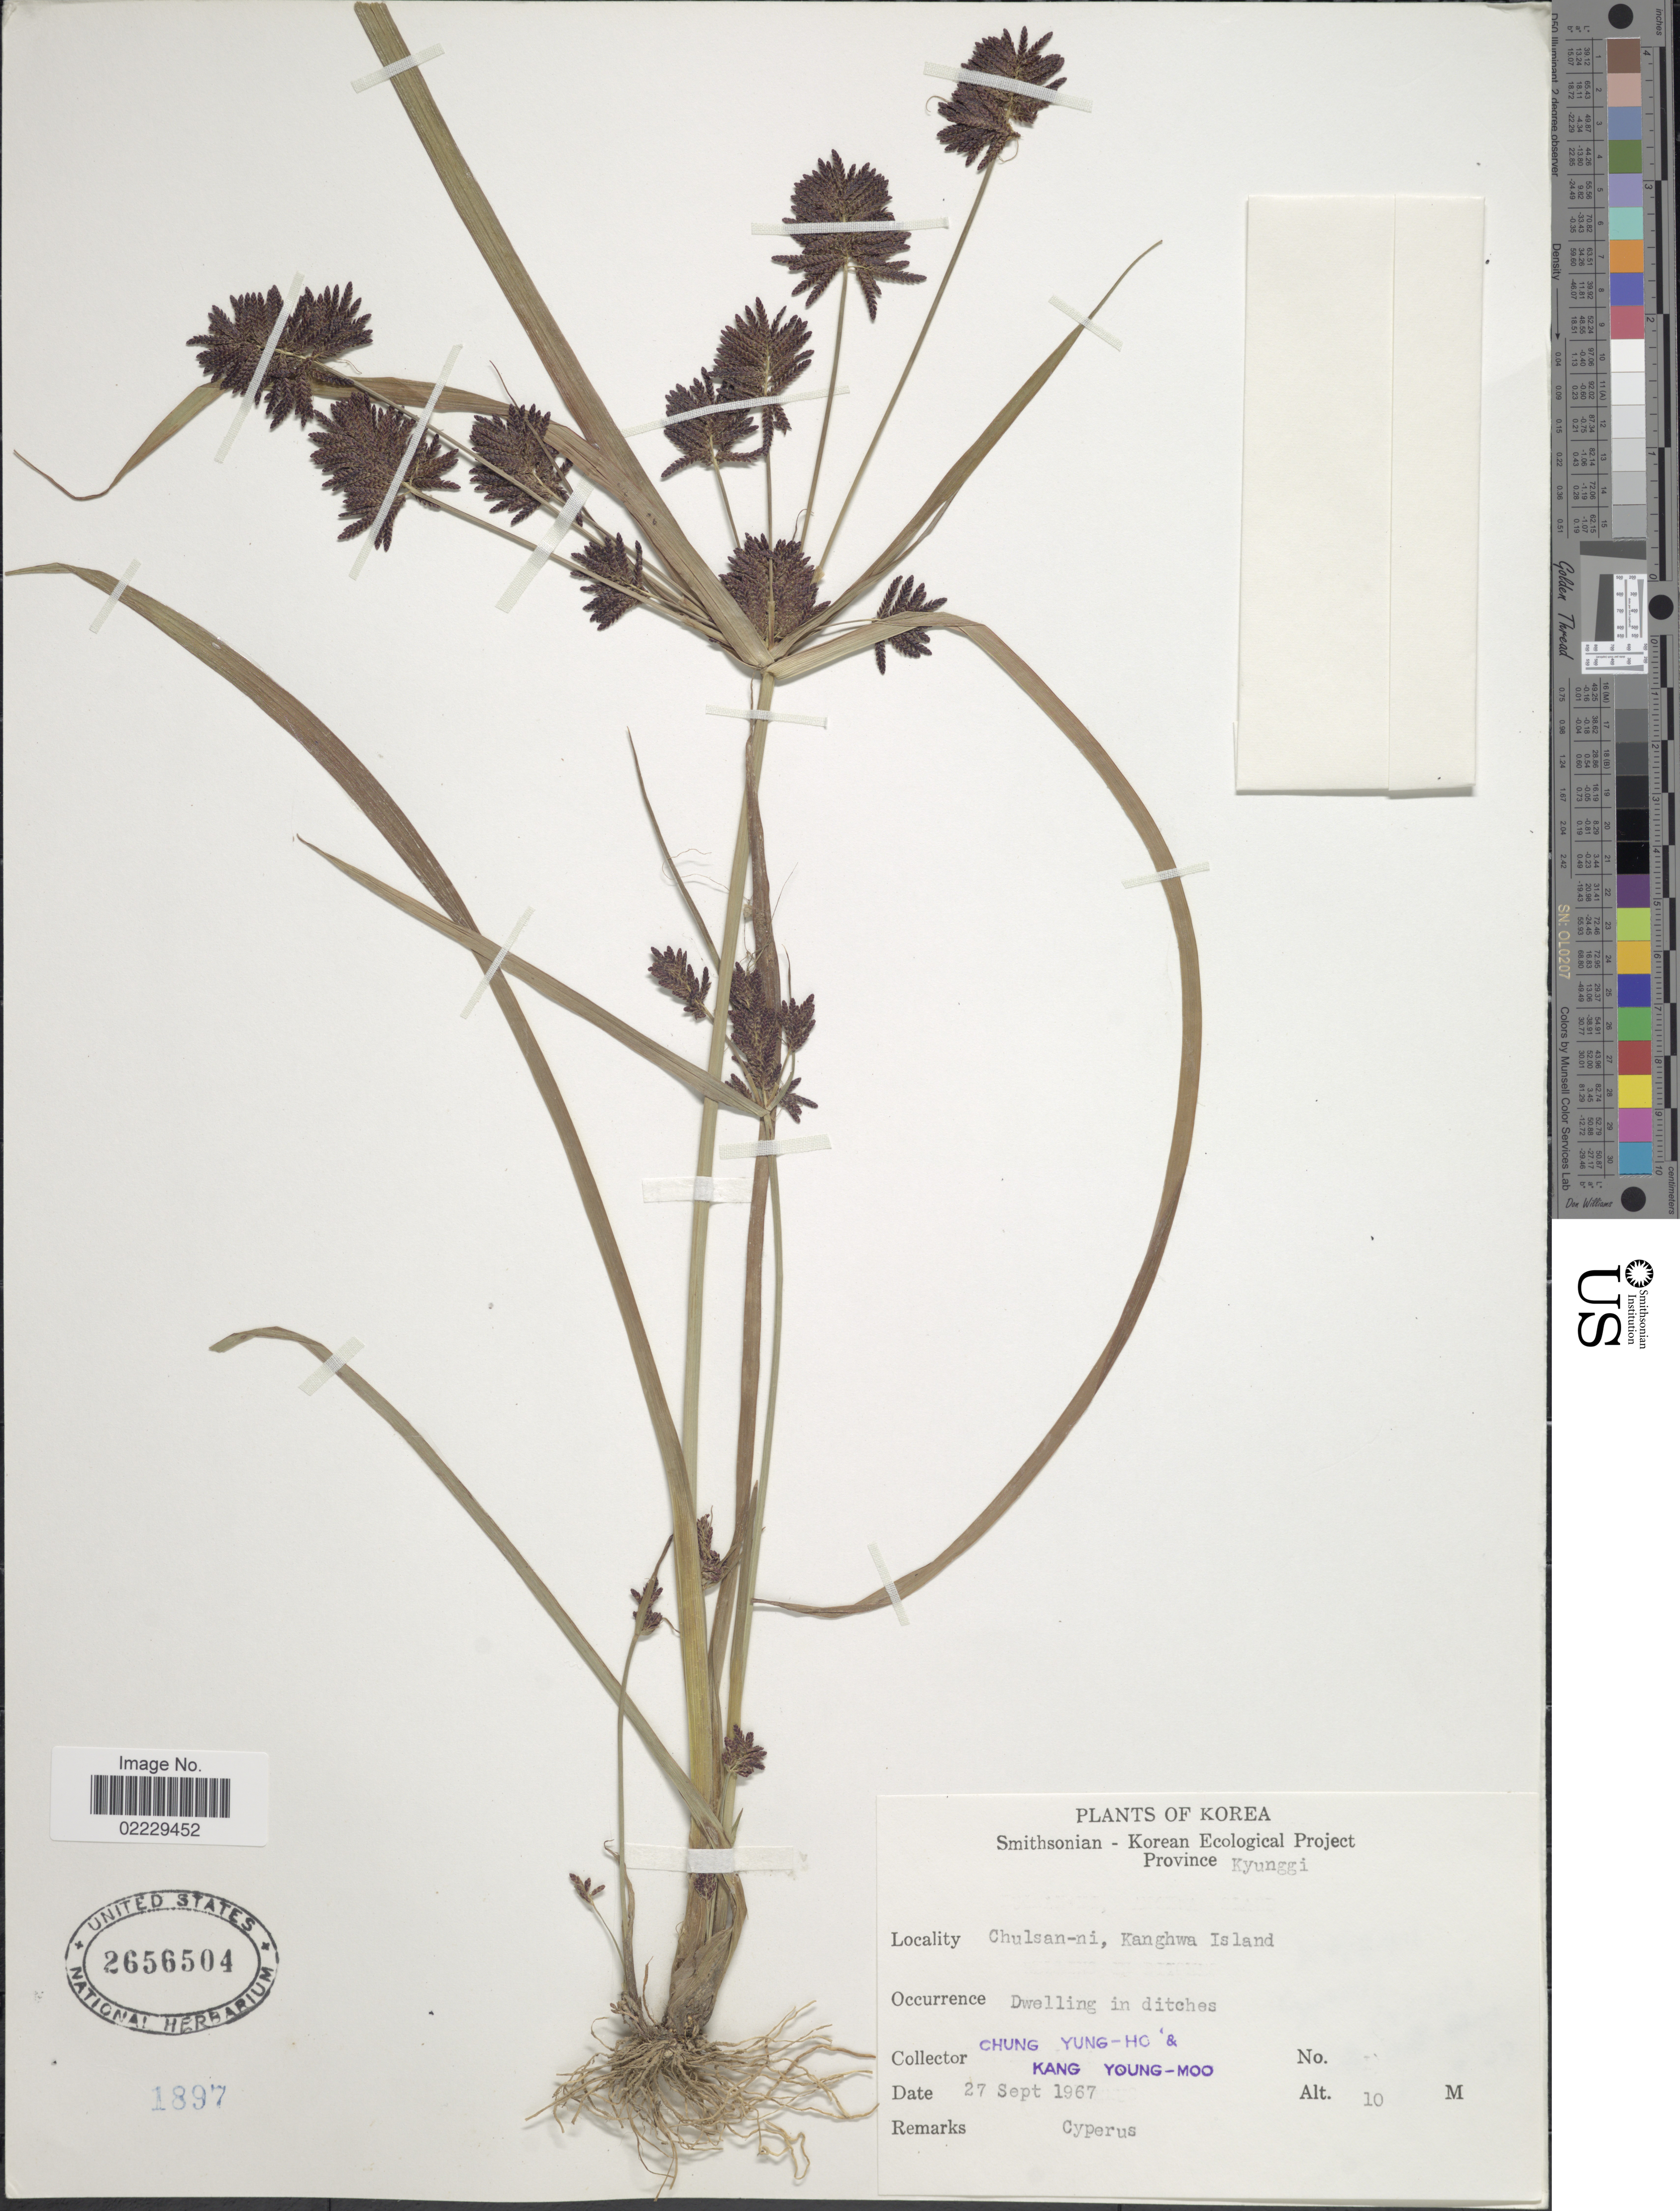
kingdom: Plantae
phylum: Tracheophyta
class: Liliopsida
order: Poales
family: Cyperaceae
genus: Cyperus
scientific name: Cyperus orthostachyus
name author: Franch. & Sav.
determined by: Strong, Mark T., (BOT), Smithsonian Institution - National Museum of Natural History (UNITED STATES)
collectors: Y. Chung & Y. Kang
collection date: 1967-09-27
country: South Korea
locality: Korea, Province Kyunggi, Chulsan-ni, Kanghwa Island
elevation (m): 10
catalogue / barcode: US 2656504